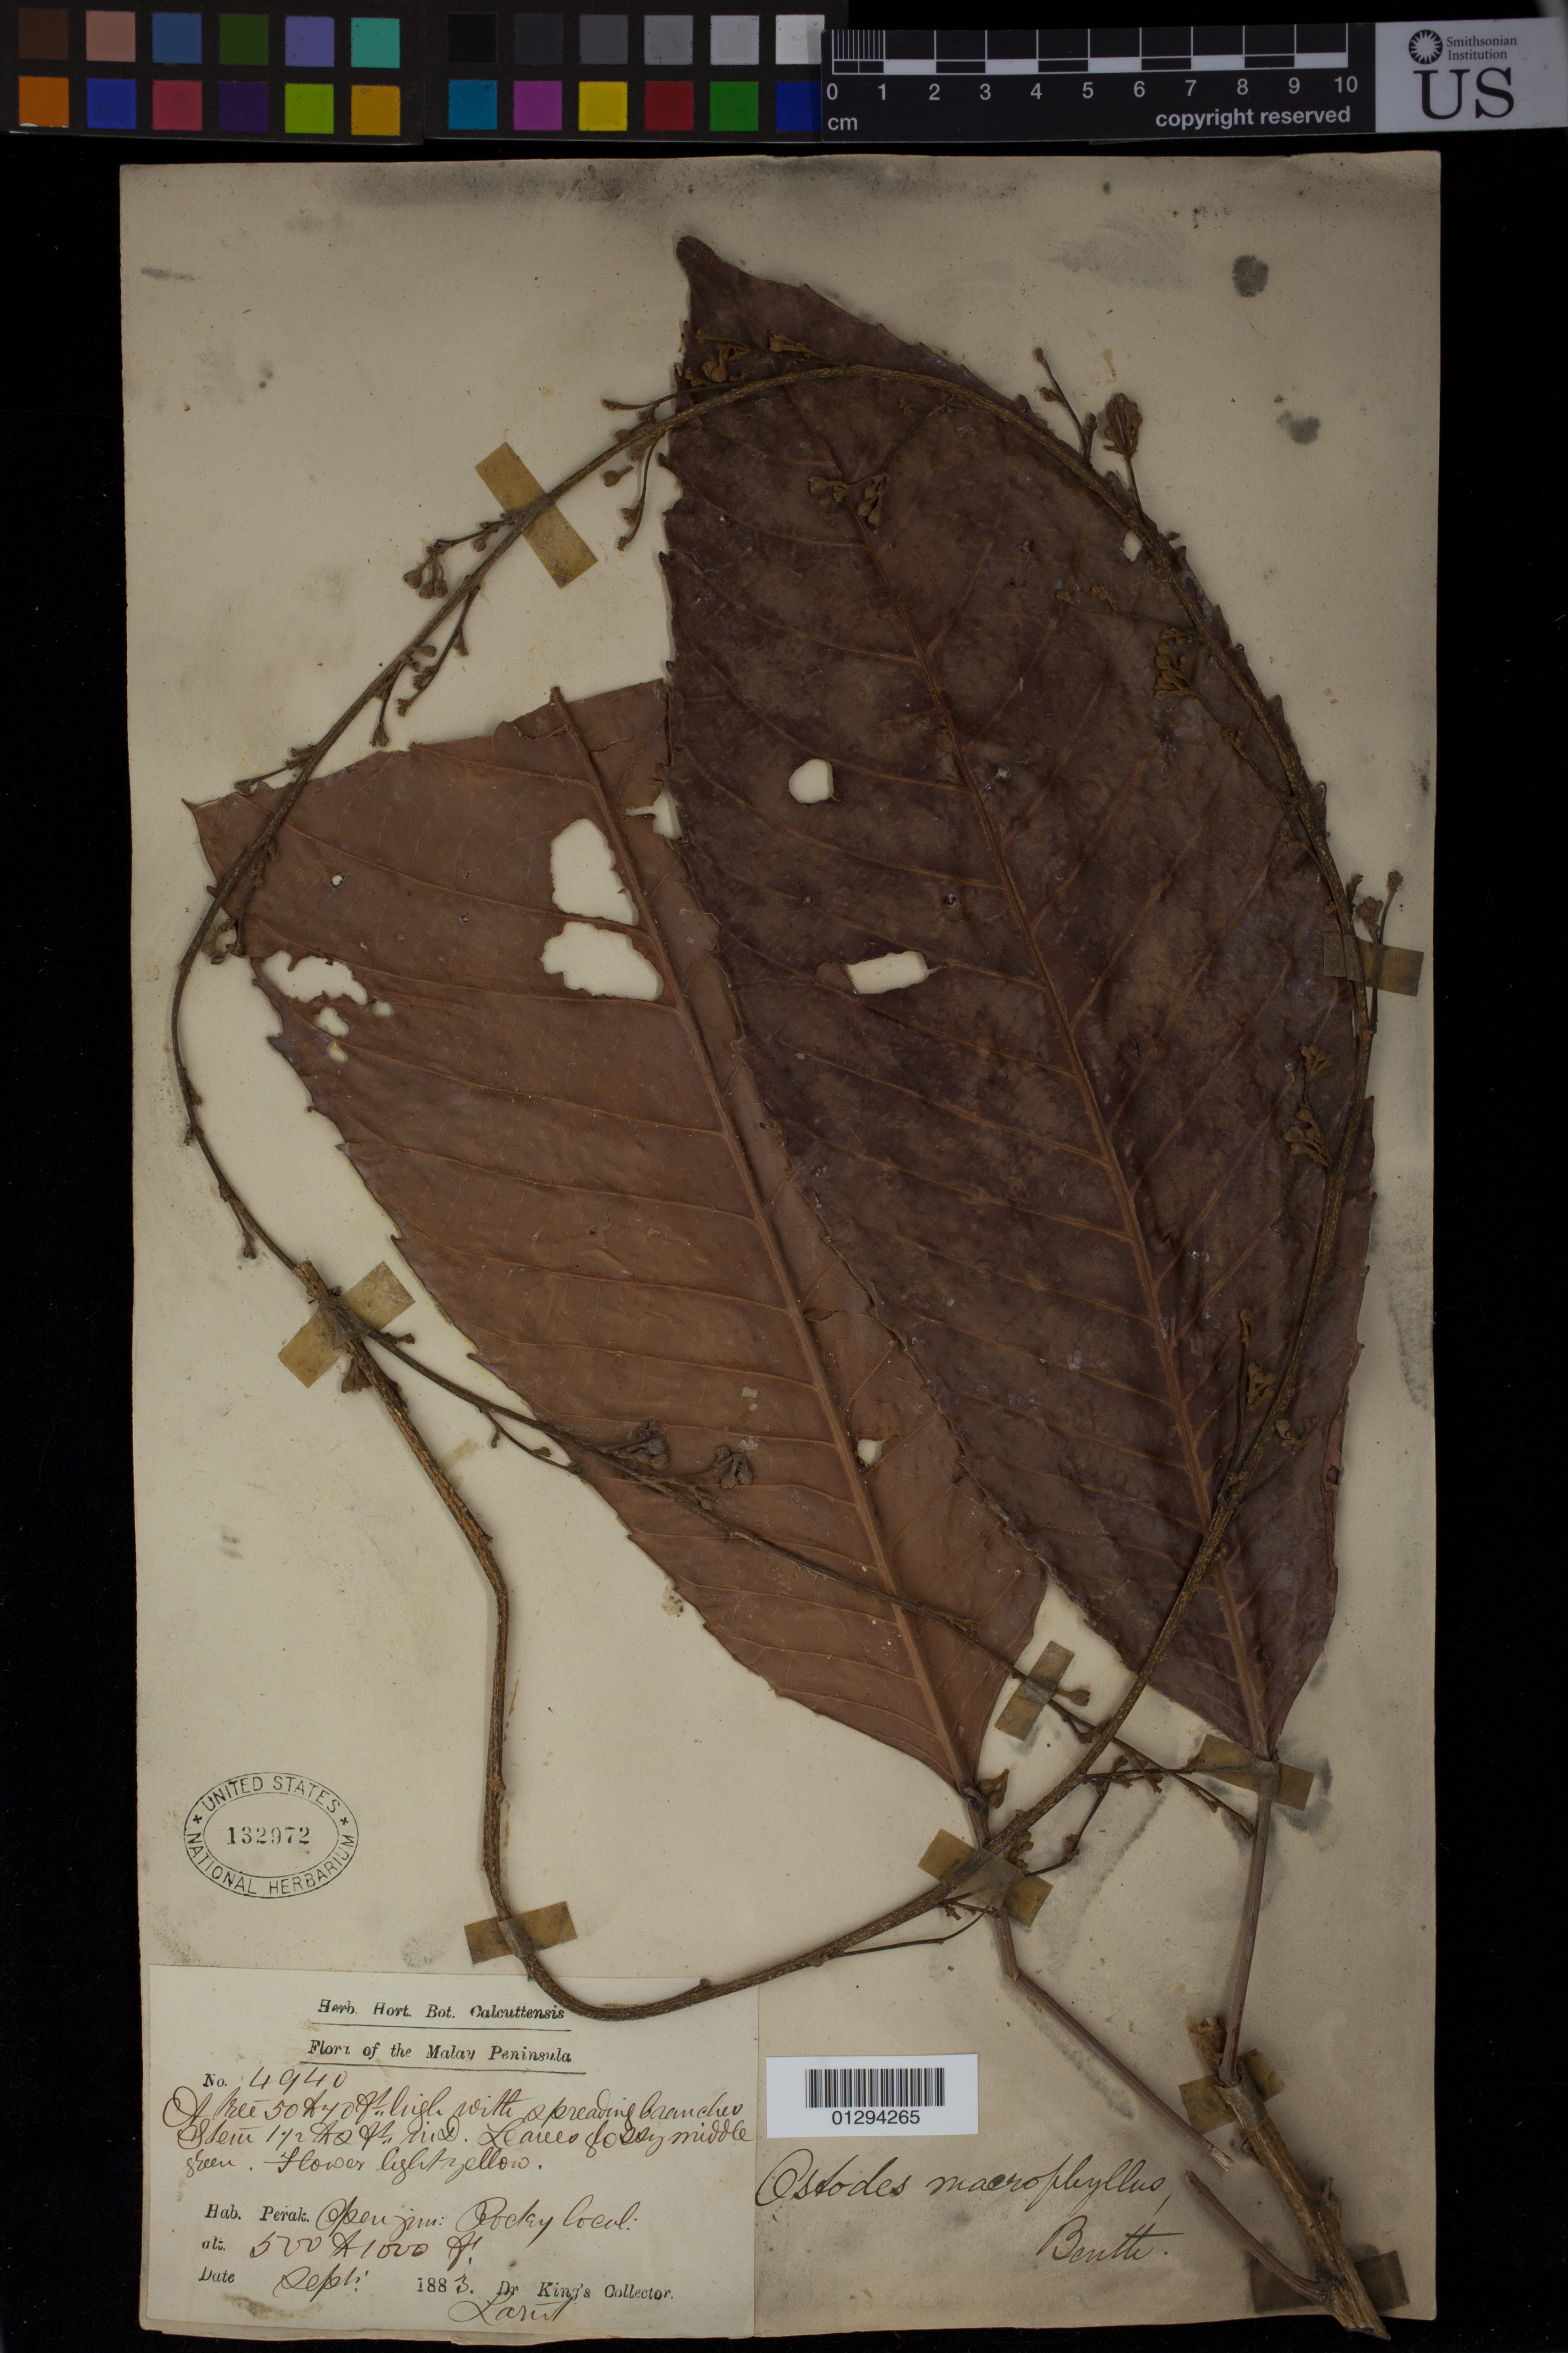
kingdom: Plantae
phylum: Tracheophyta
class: Magnoliopsida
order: Malpighiales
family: Euphorbiaceae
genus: Fahrenheitia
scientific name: Fahrenheitia pendula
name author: (Hassk.) Airy Shaw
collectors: Dr. King's collector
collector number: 4940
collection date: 1883-09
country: Malaysia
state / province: Perak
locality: Perak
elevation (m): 152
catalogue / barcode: US 132972